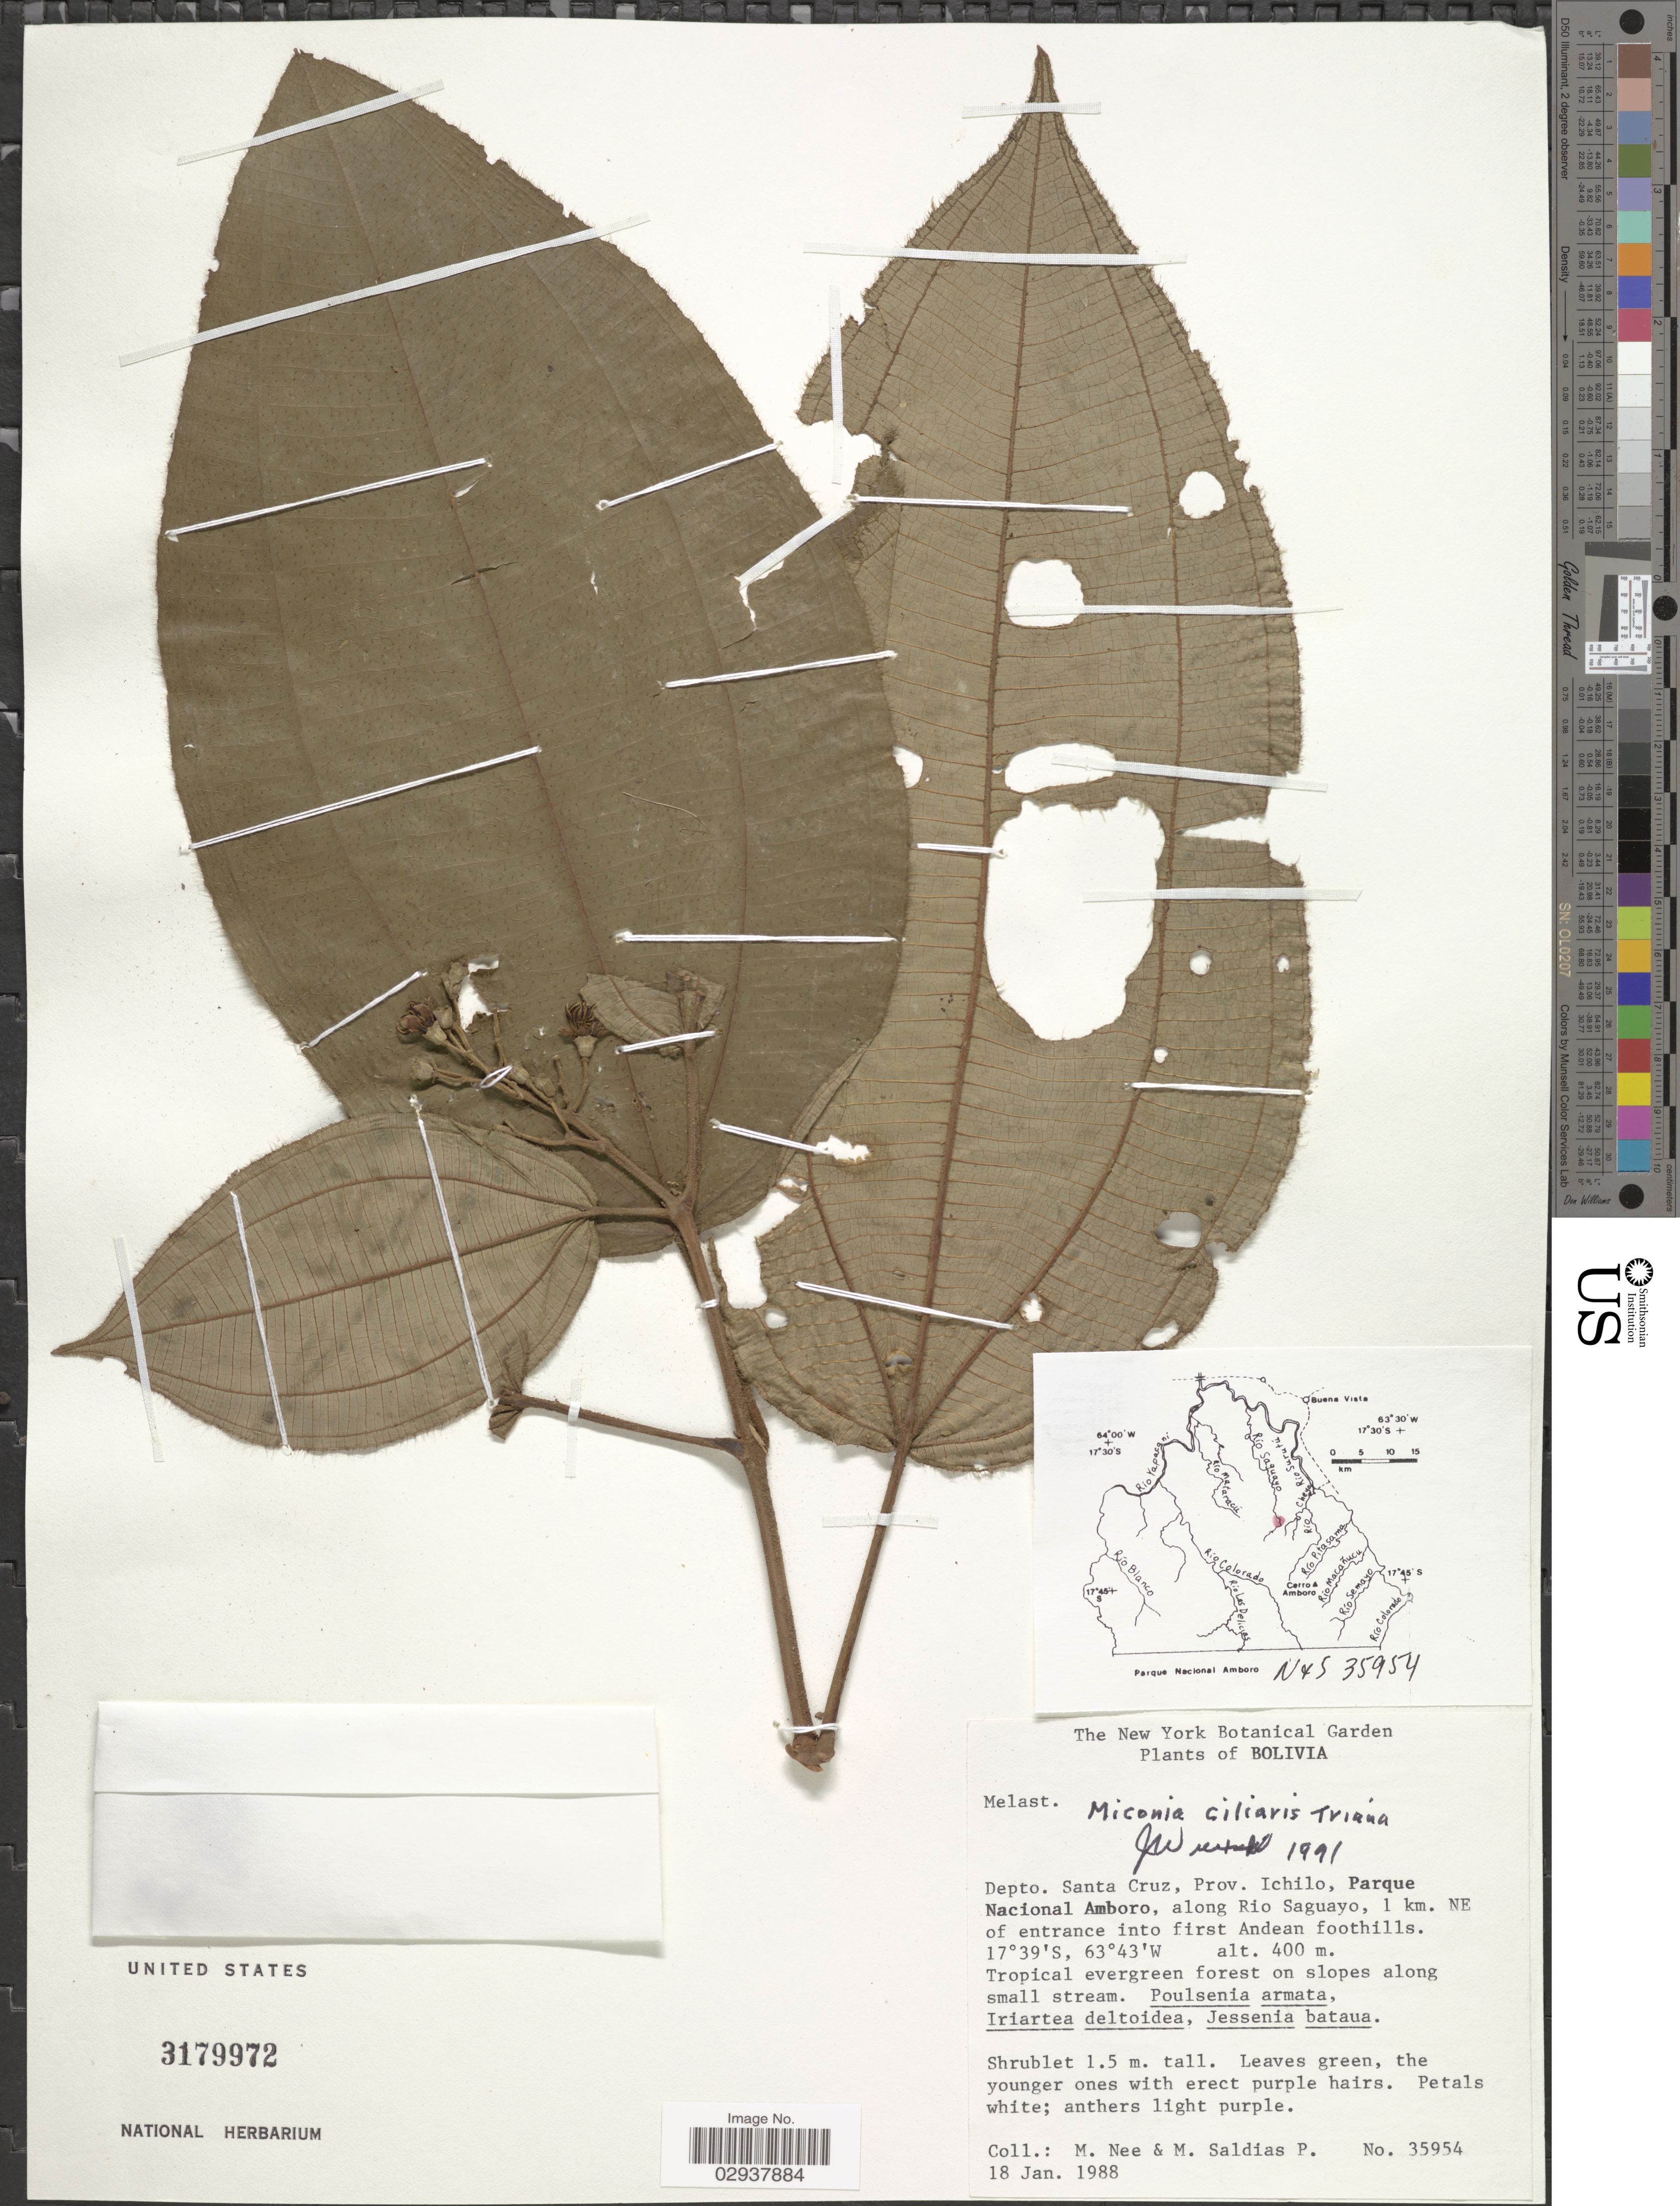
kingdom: Plantae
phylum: Tracheophyta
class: Magnoliopsida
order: Myrtales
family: Melastomataceae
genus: Miconia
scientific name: Miconia ciliaris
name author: Triana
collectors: M. Nee & M. Saldias Paz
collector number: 35954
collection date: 1988-01-18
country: Bolivia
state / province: Santa Cruz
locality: Depto. Santa Cruz, Prov. Ichilo, Parque Nacional Amboro, along Rio Saguayo, 1 km. NE of entrance into first Andean foothills.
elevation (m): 400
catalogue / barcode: US 3179972